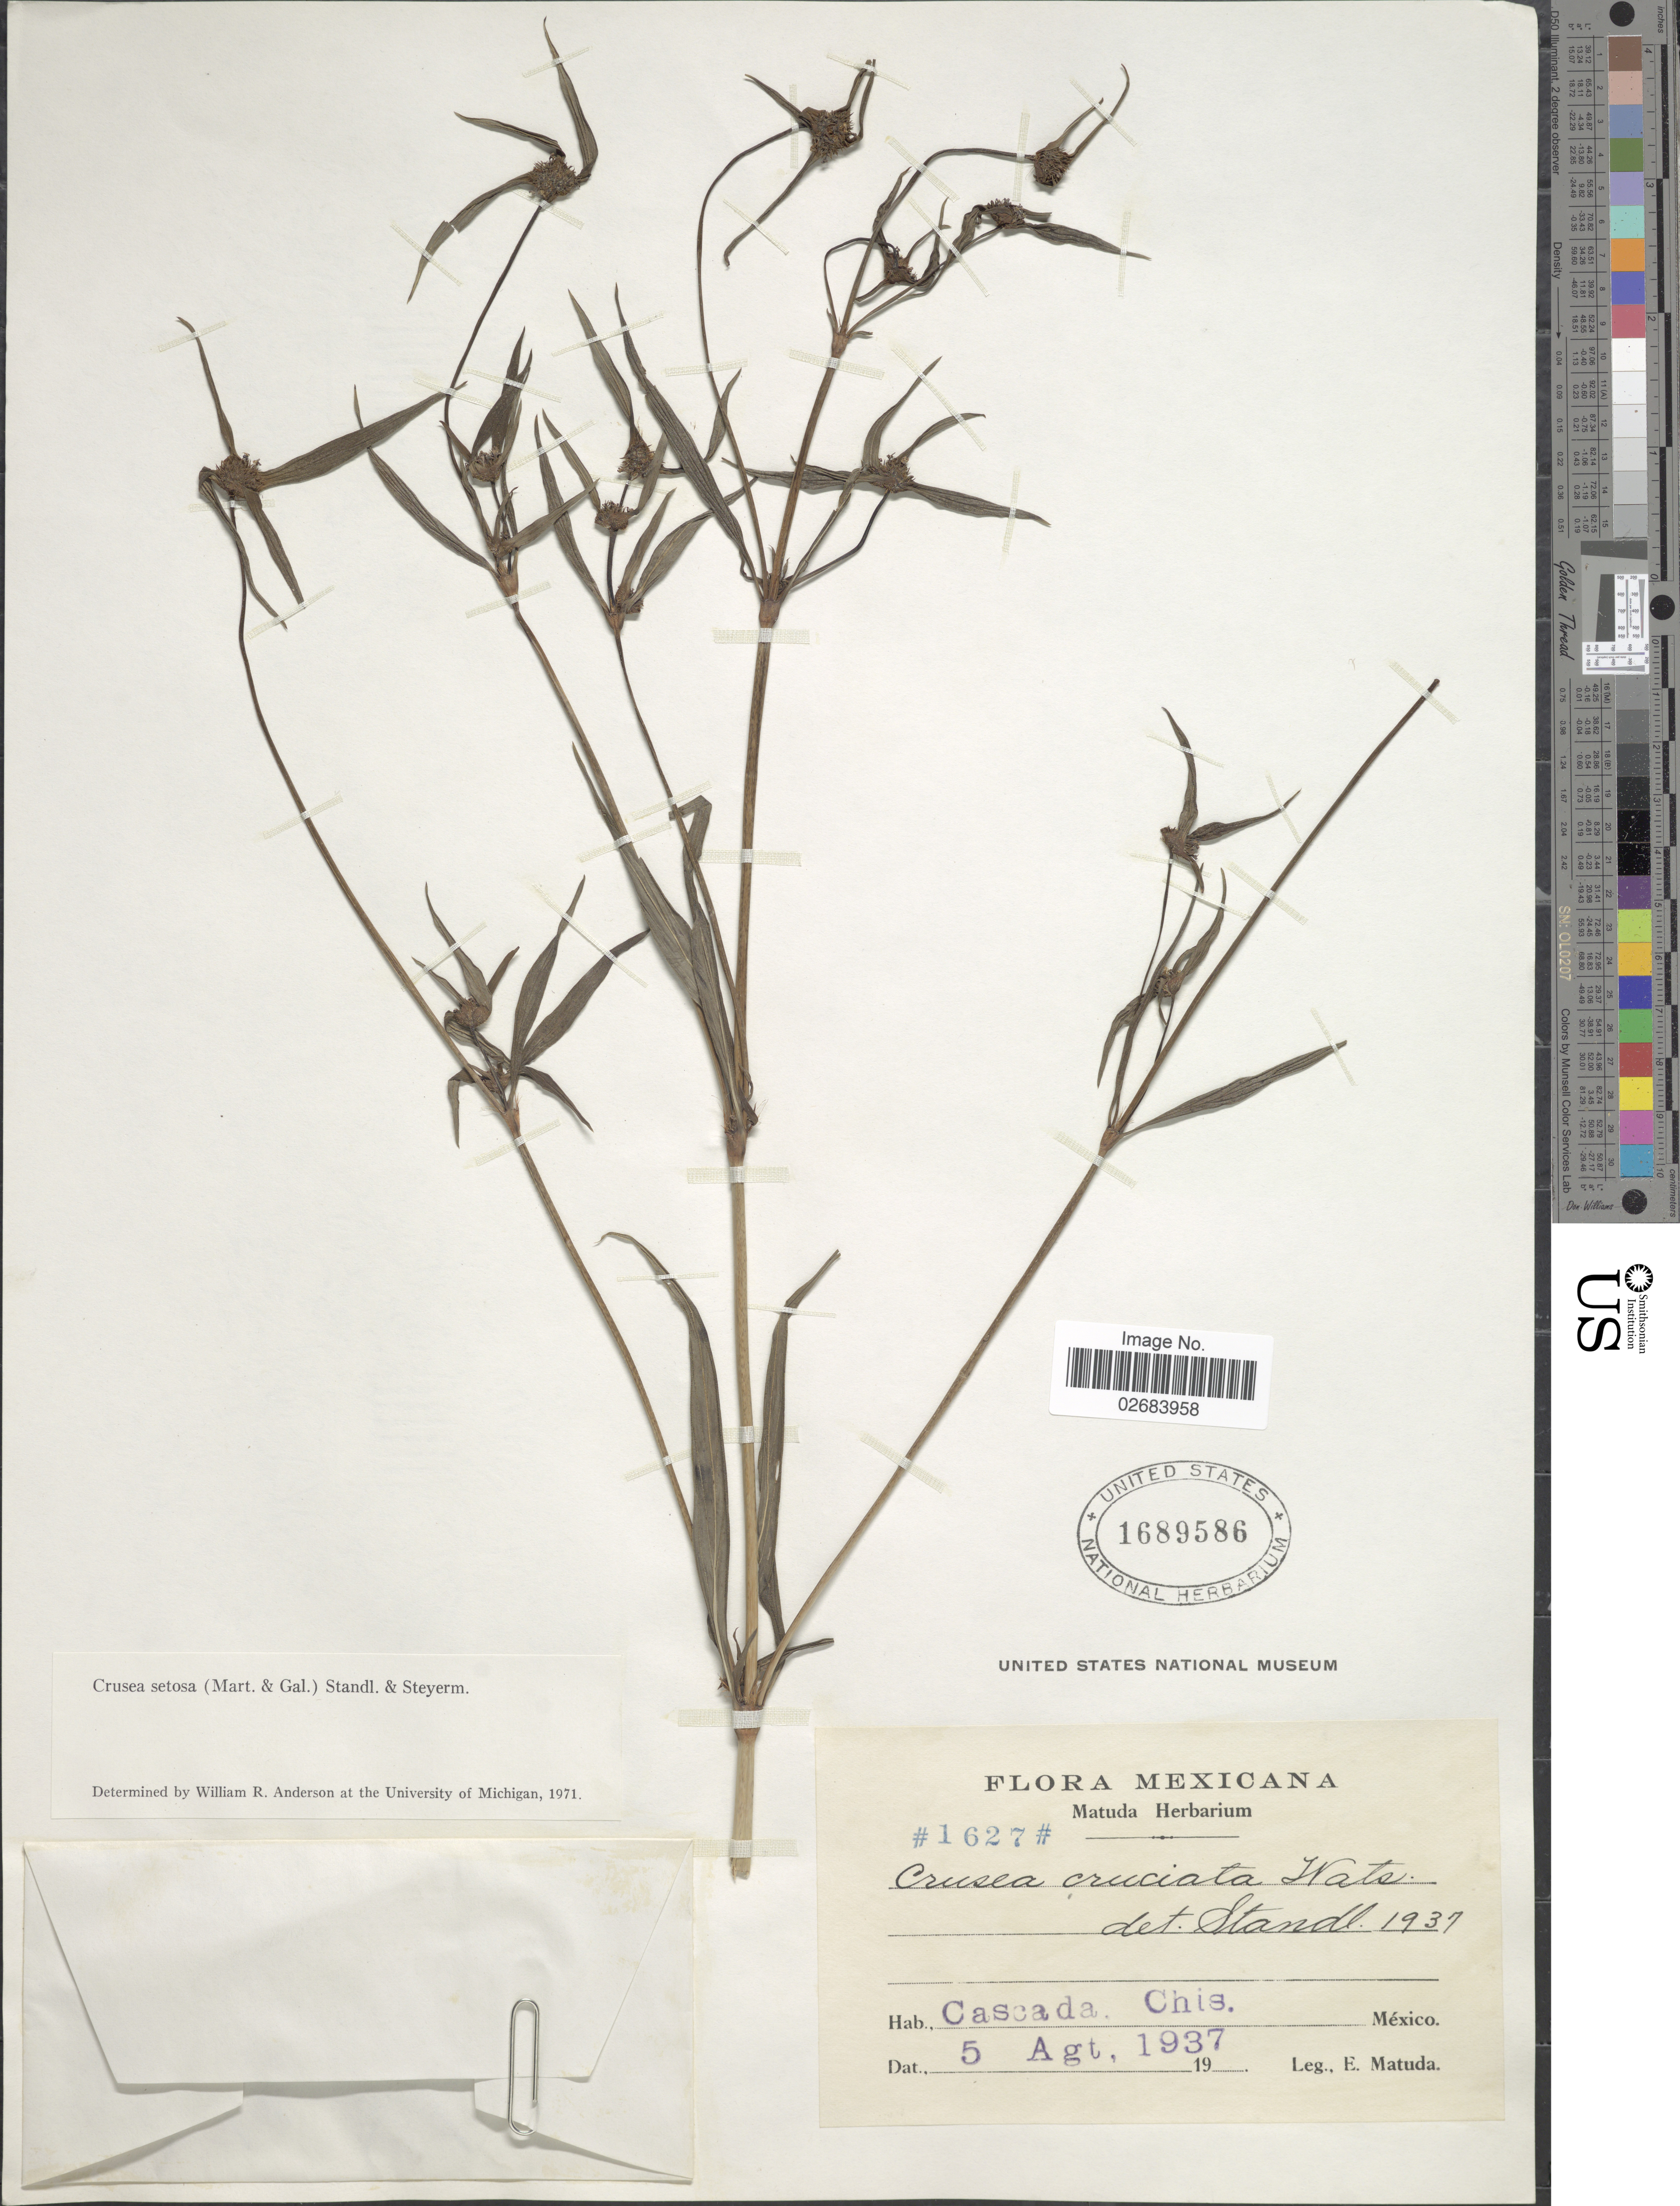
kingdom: Plantae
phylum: Tracheophyta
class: Magnoliopsida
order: Gentianales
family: Rubiaceae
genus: Crusea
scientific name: Crusea setosa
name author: (M. Martens & Galeotti) Standl. & Steyerm.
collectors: E. Matuda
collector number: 1627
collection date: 1937-08-05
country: Mexico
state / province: Chiapas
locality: Cascada.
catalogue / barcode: US 1689586